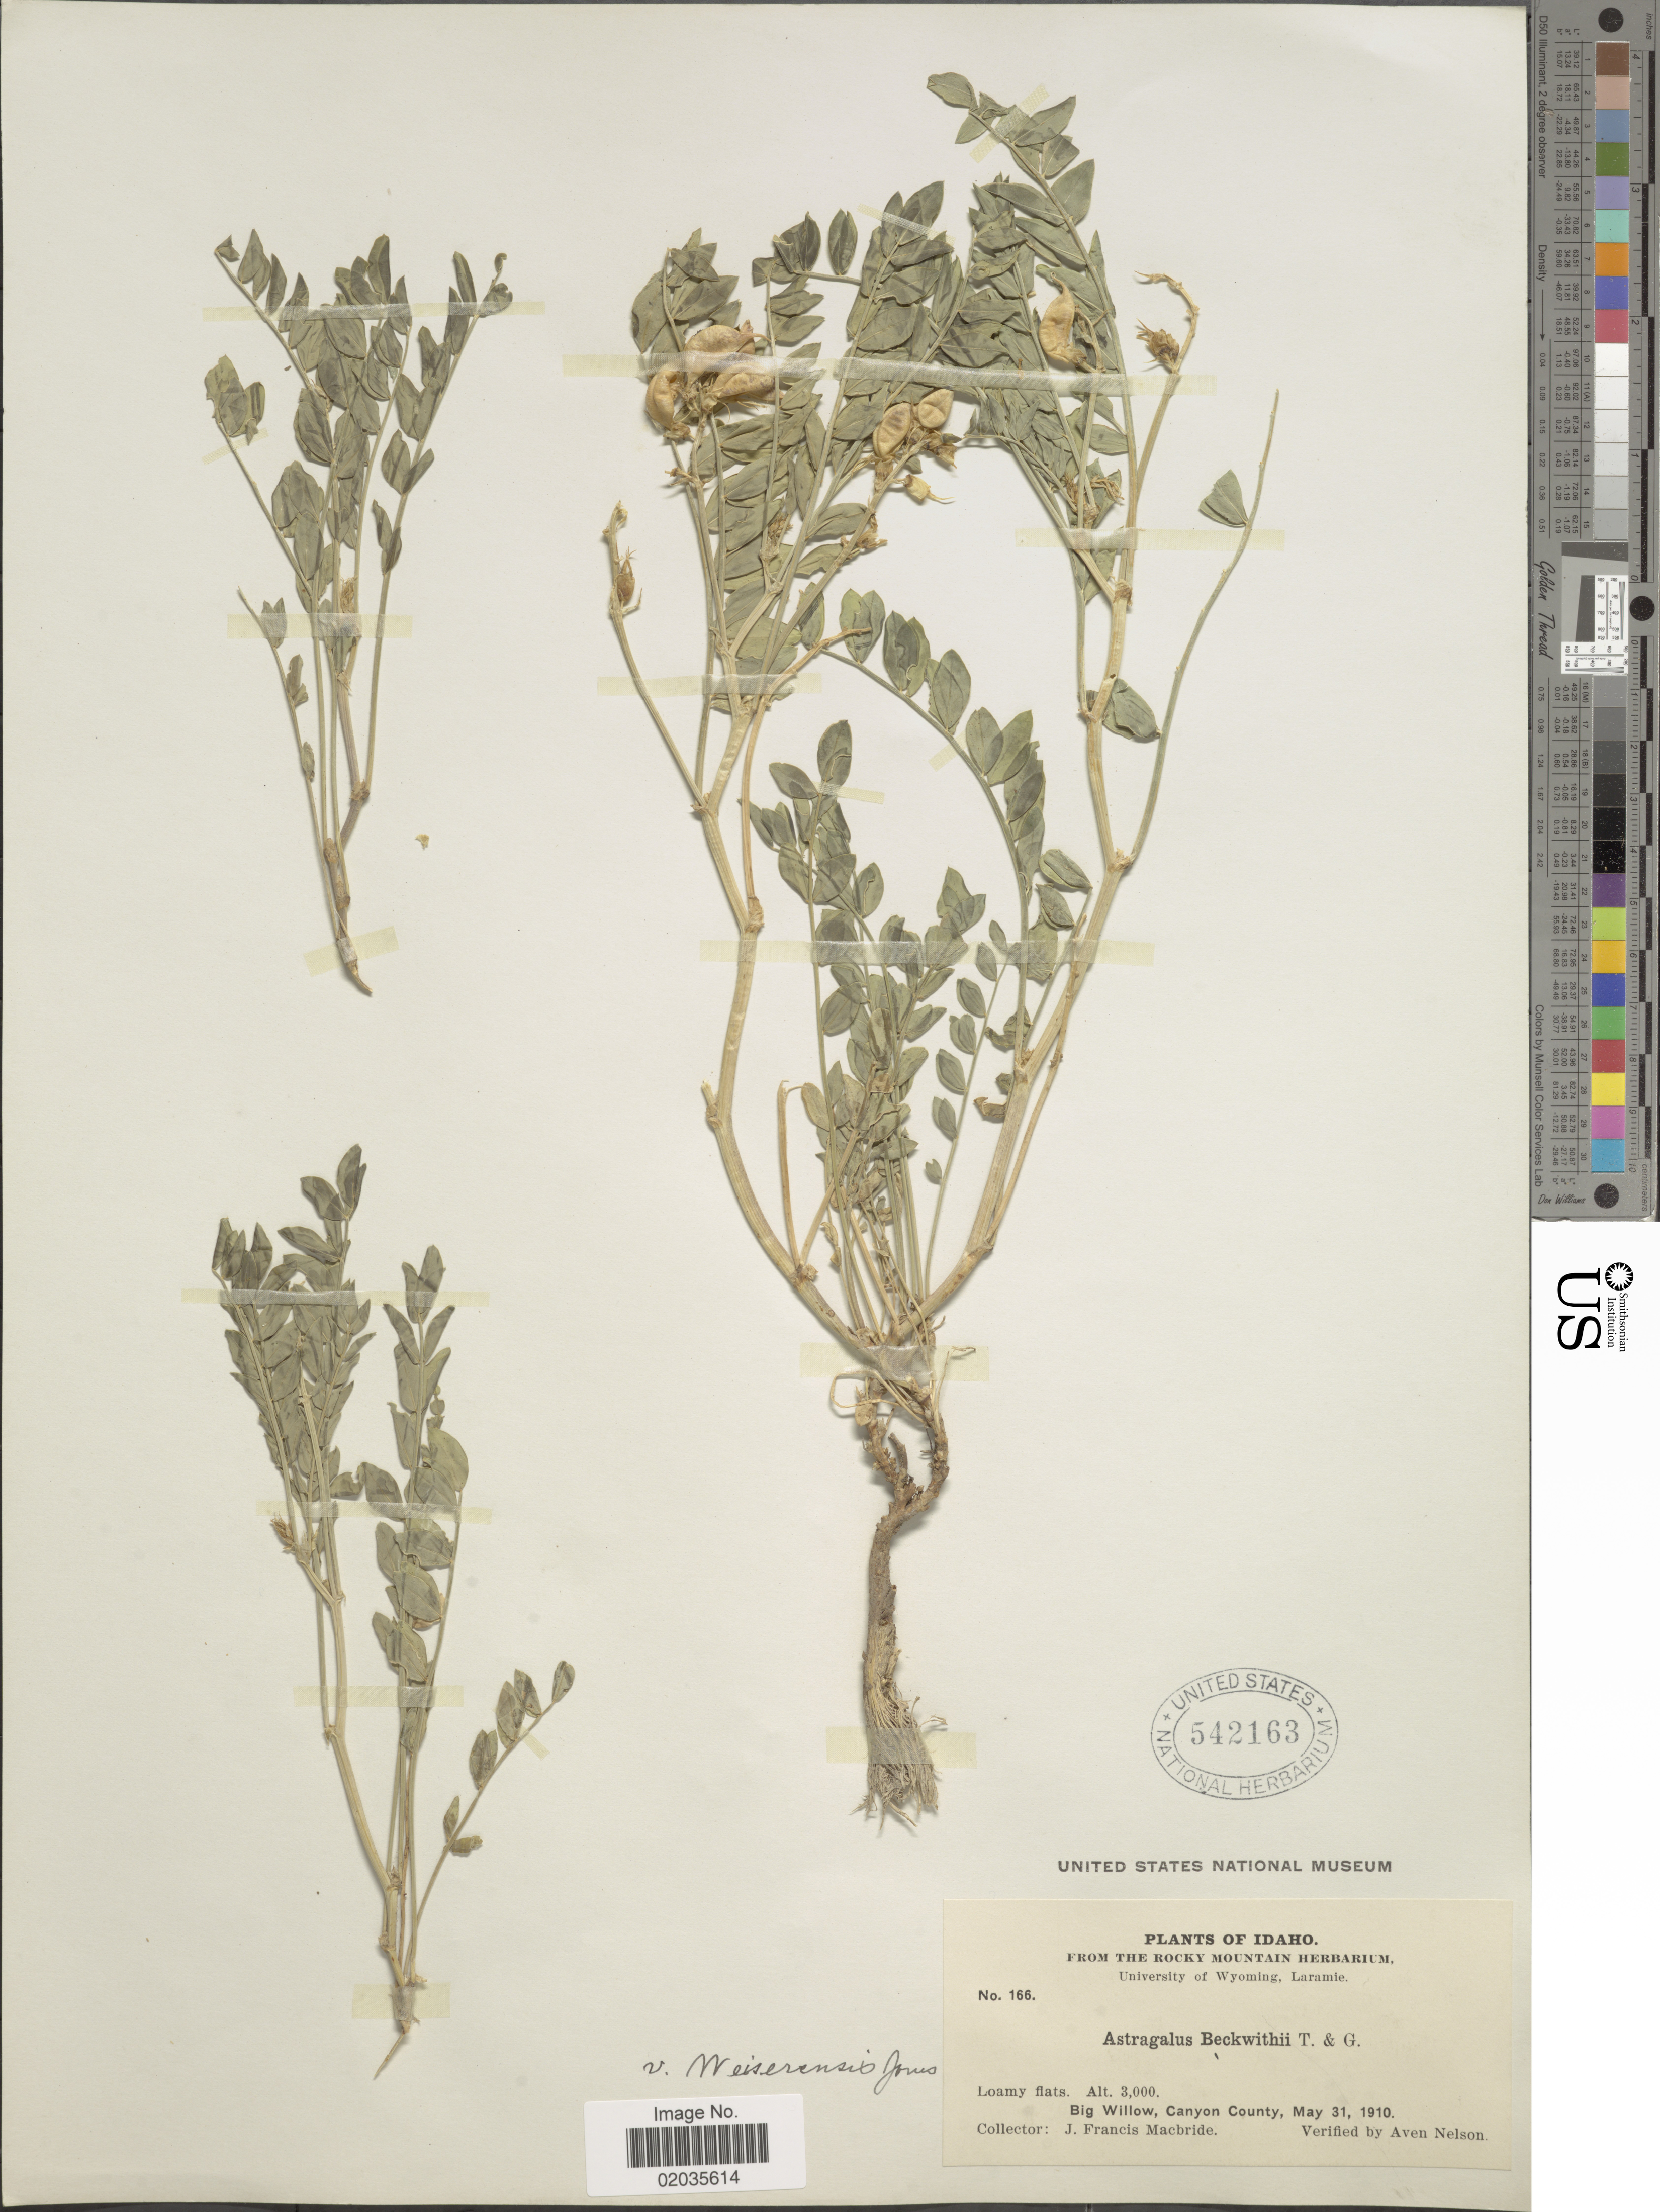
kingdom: Plantae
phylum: Tracheophyta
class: Magnoliopsida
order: Fabales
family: Fabaceae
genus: Astragalus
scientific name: Astragalus weiserensis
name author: (M.E. Jones) Abrams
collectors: J. F. Macbride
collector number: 166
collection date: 1910-05-31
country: United States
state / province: Idaho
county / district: Canyon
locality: Big Willow, Canyon County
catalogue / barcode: US 542163